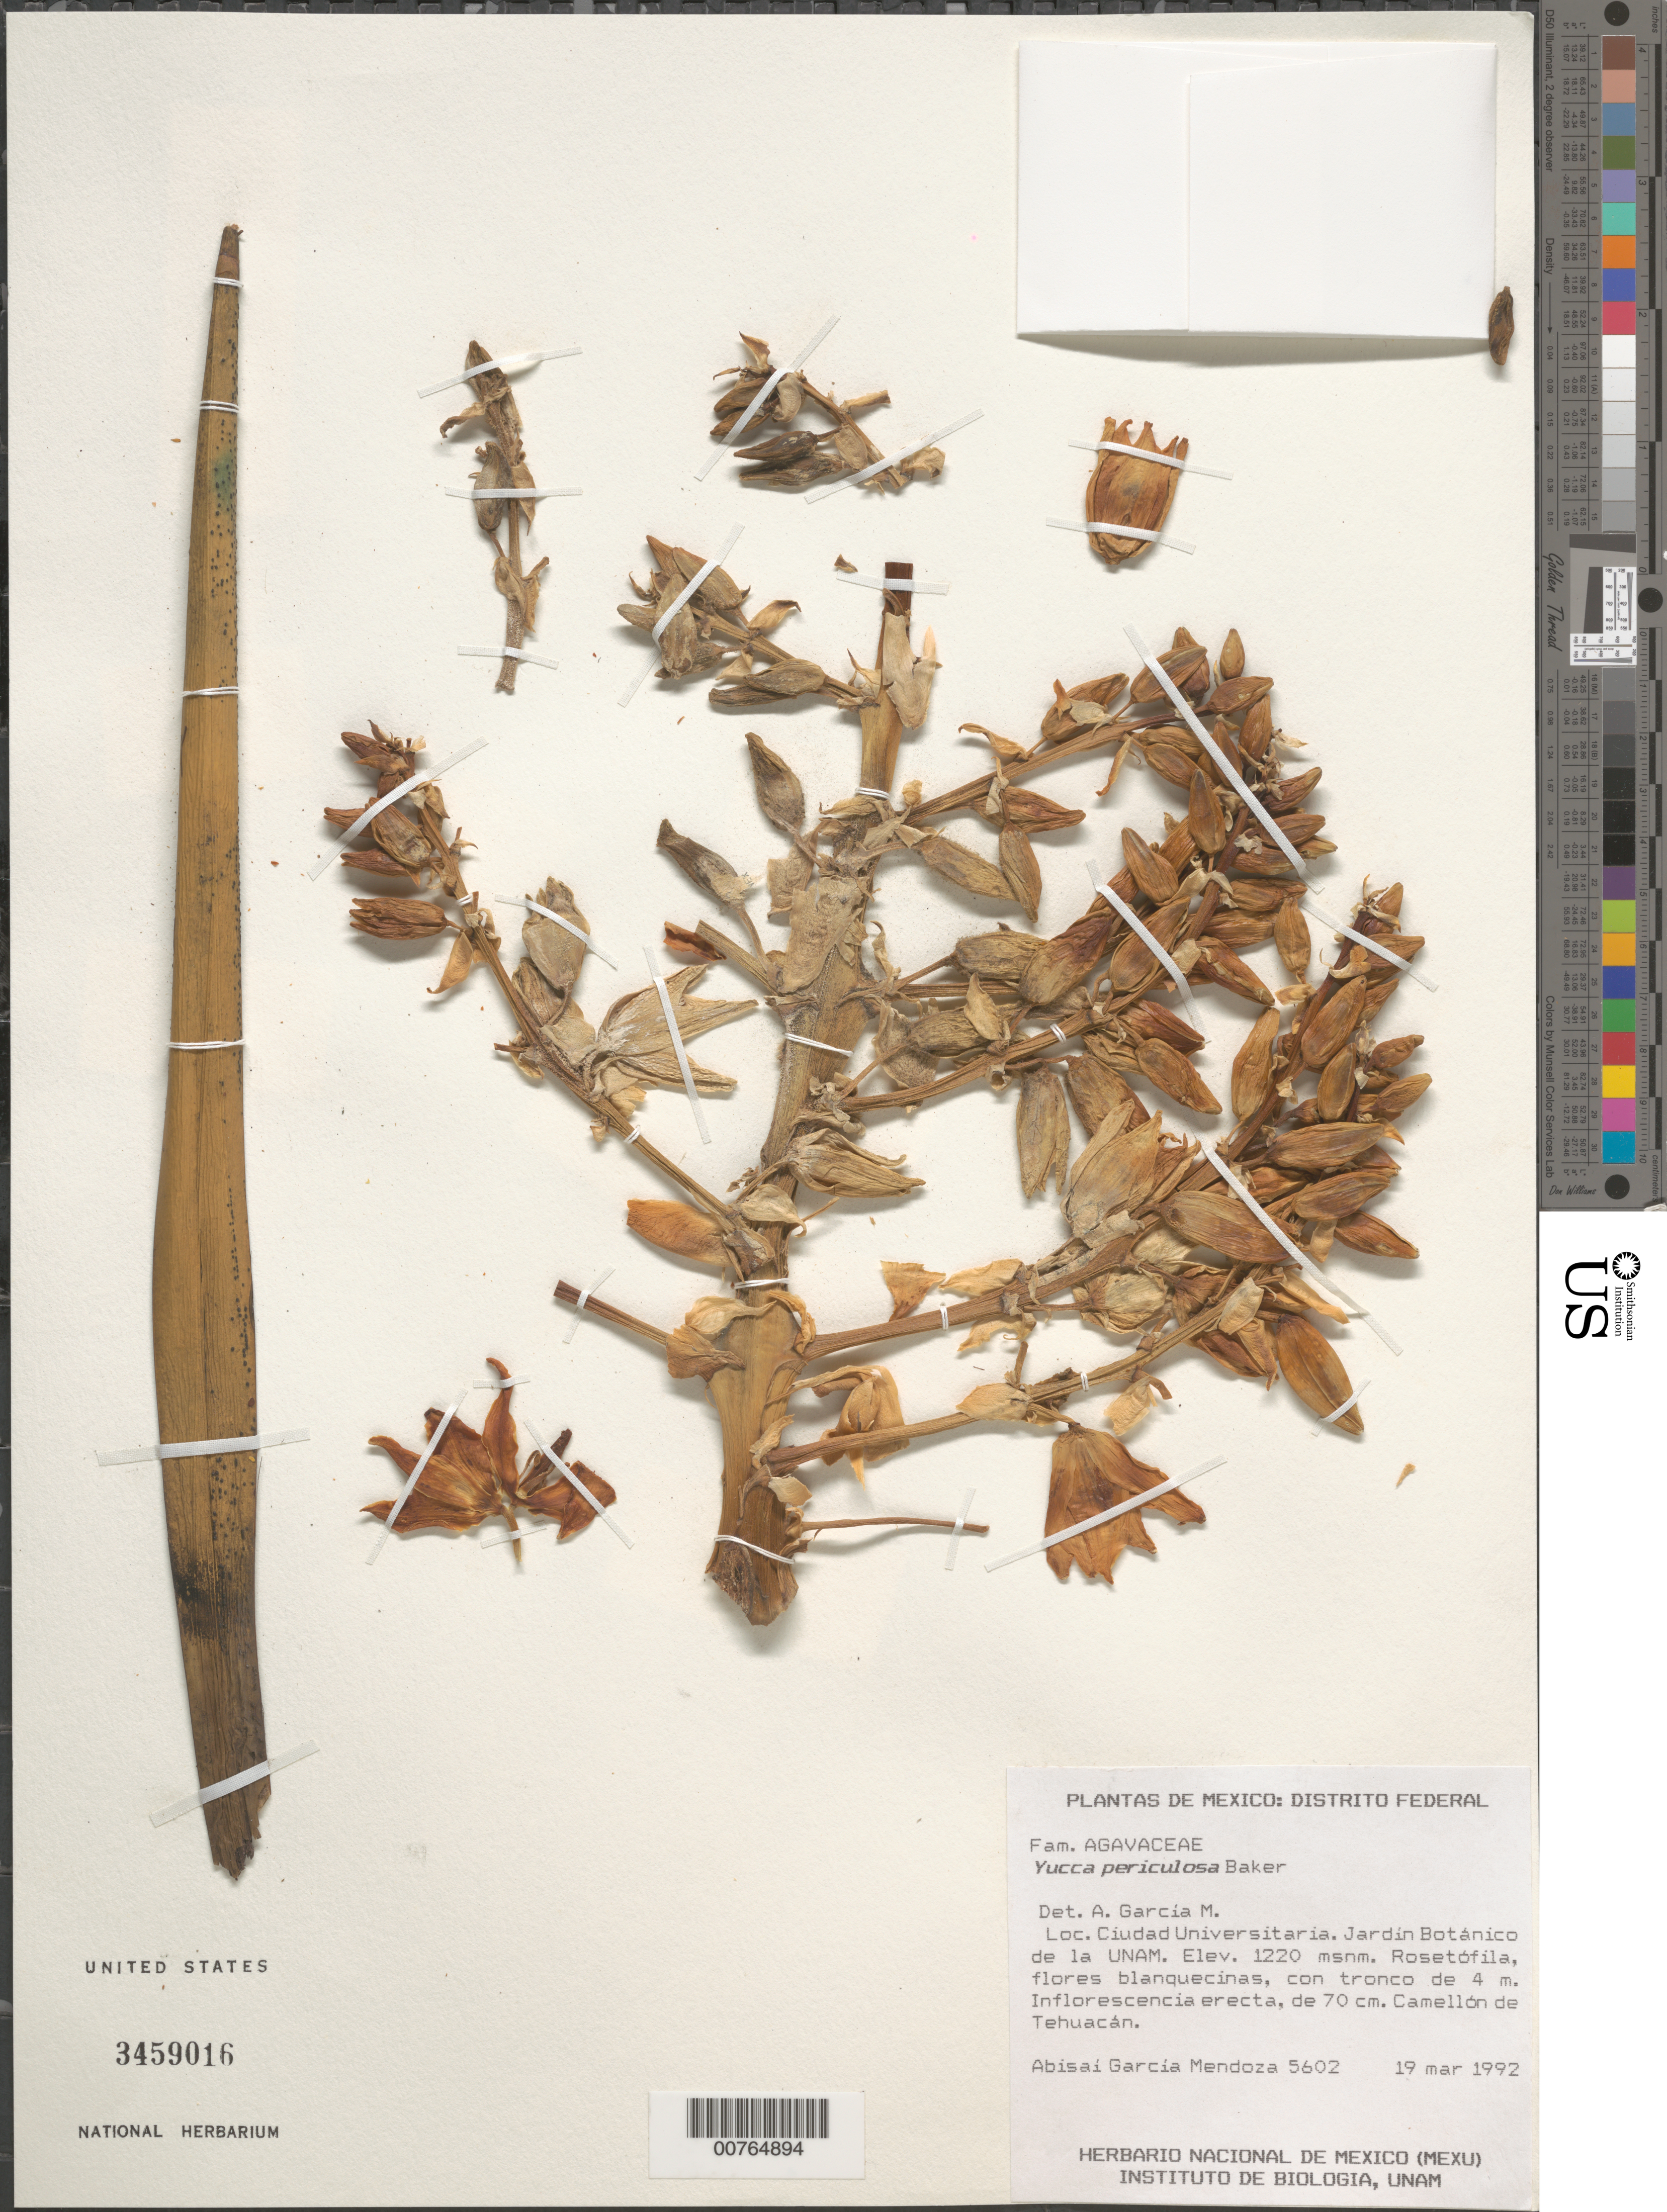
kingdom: Plantae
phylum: Tracheophyta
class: Liliopsida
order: Asparagales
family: Asparagaceae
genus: Yucca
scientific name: Yucca periculosa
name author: Baker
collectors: A. García-Mendoza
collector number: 5602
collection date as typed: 19 Mar 1992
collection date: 1992-03-19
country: Mexico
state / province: Distrito Federal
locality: Jardin Botanico de la UNAM, Ciudad Universitaria.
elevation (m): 1220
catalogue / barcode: US 3459016